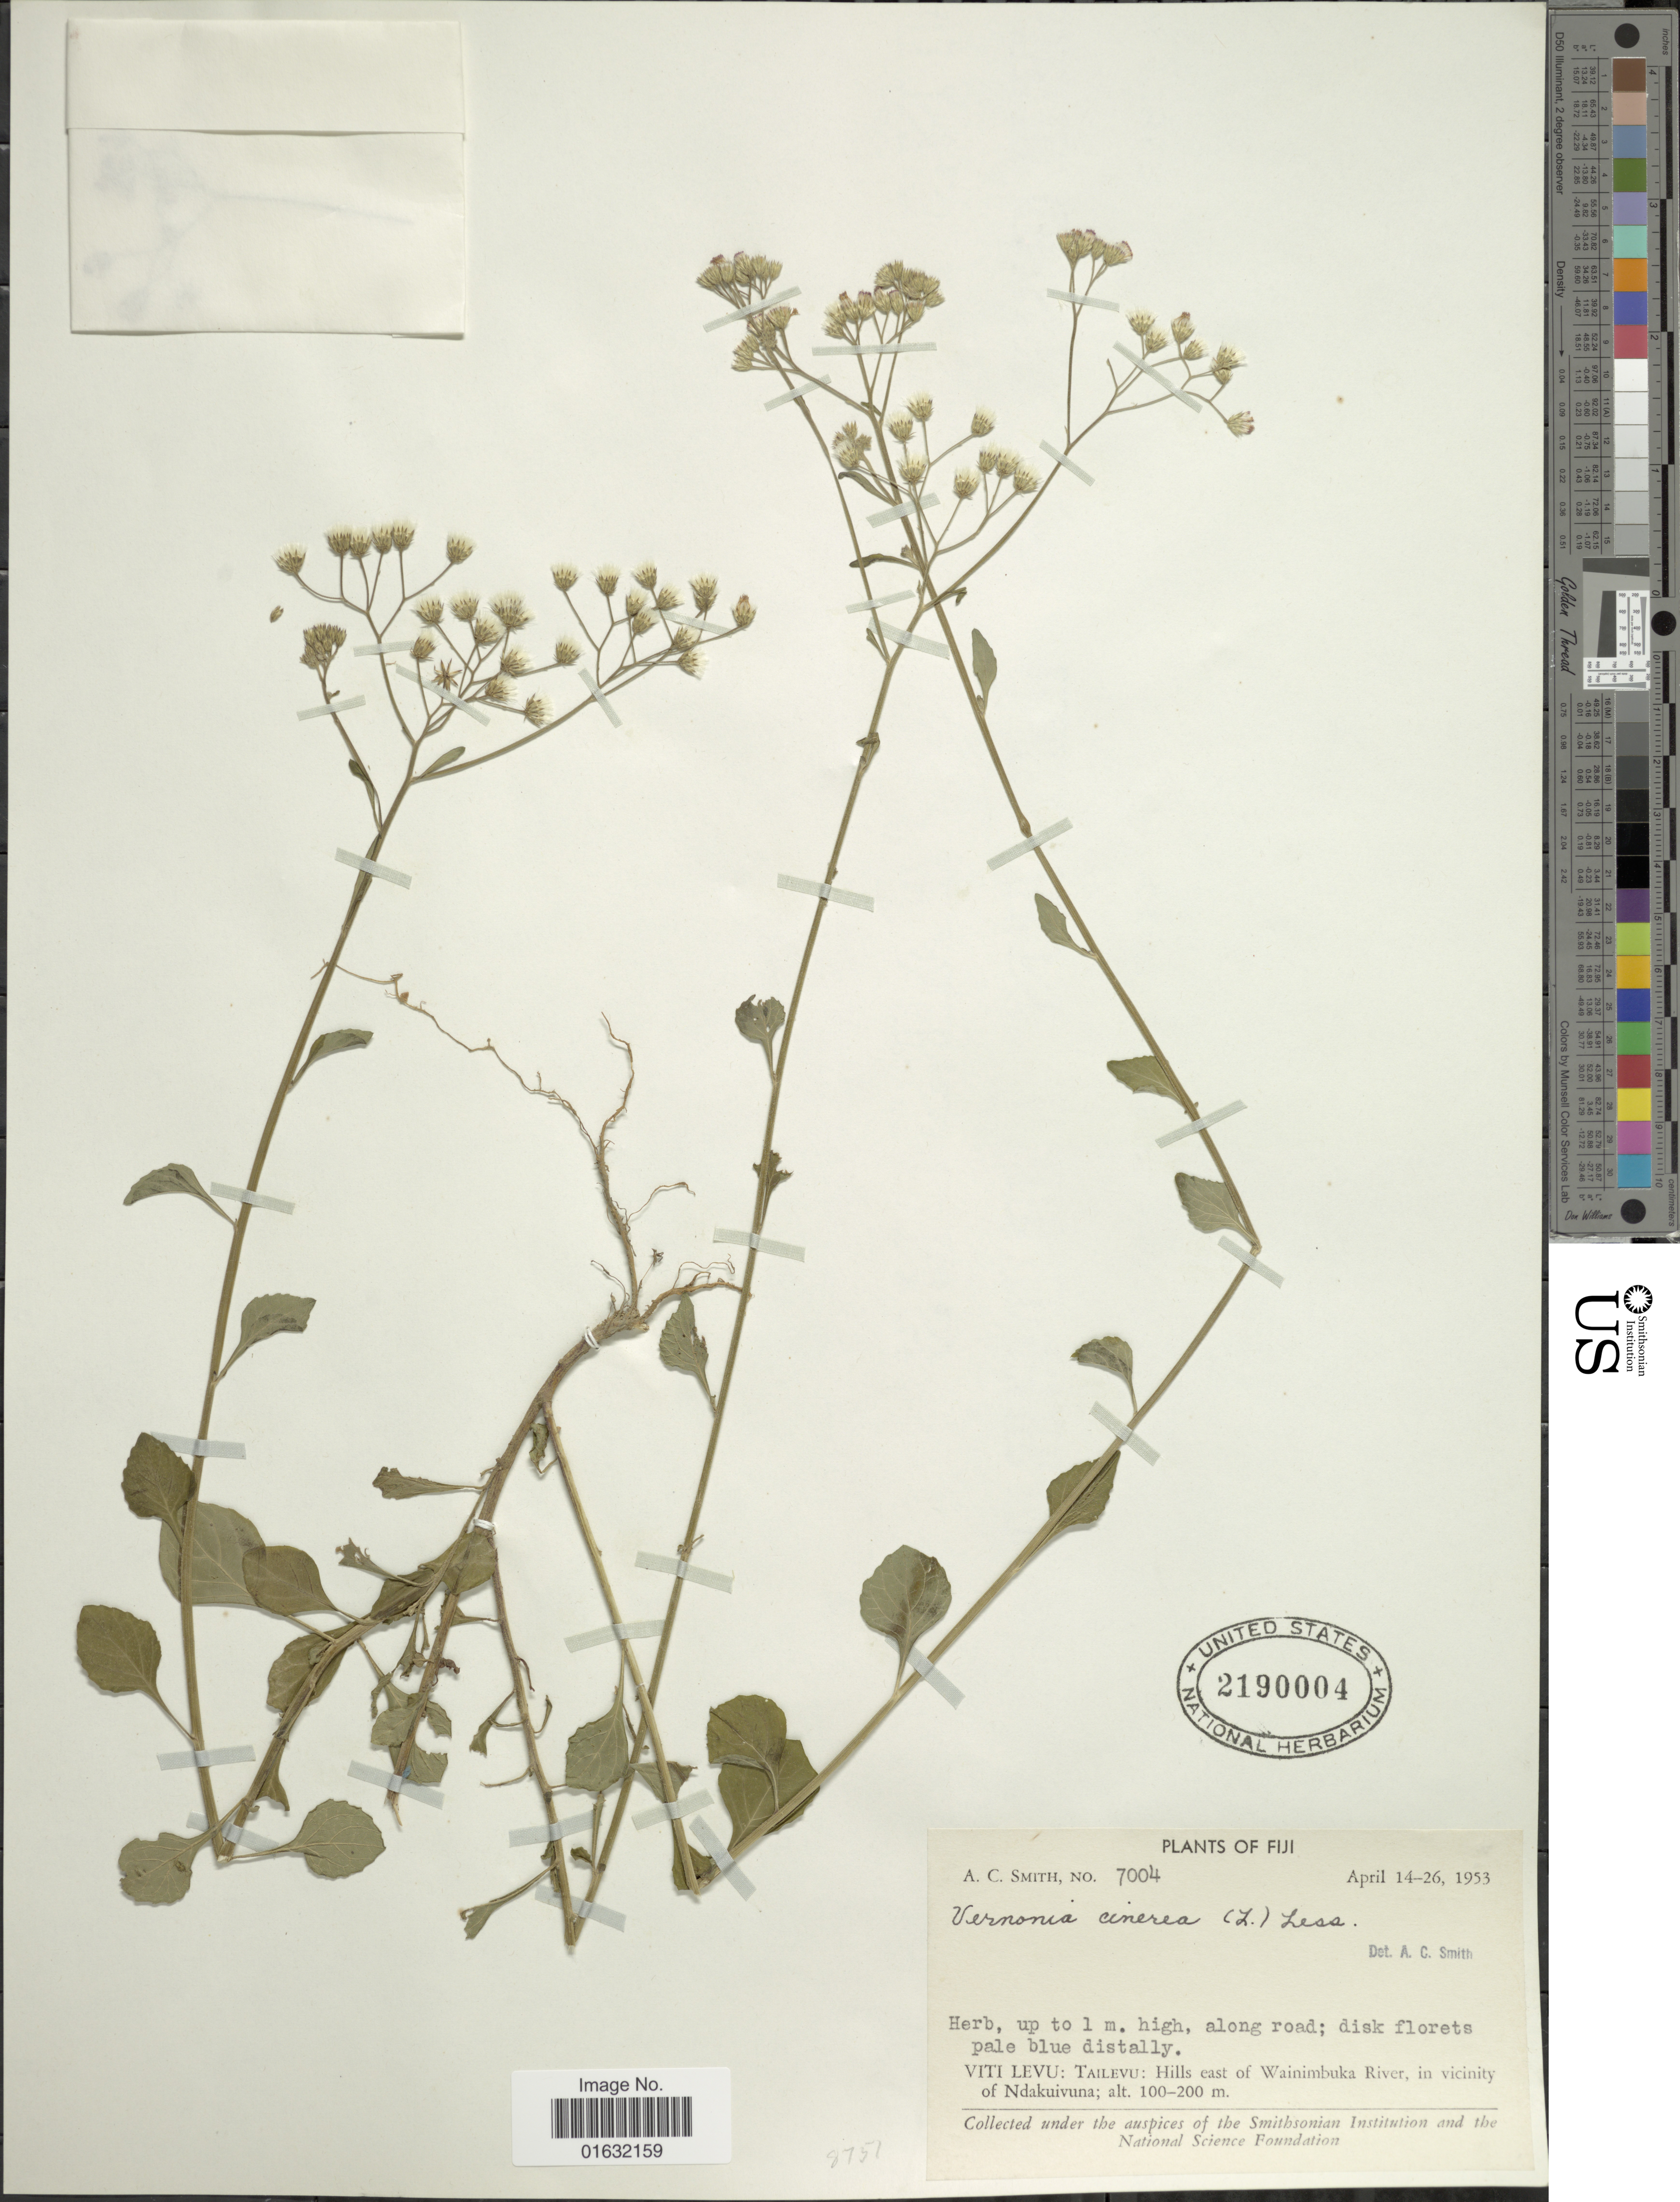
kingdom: Plantae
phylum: Tracheophyta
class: Magnoliopsida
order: Asterales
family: Asteraceae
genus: Cyanthillium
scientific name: Cyanthillium cinereum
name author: (L.) H. Rob.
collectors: A. C. Smith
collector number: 7004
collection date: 1953-04-14/1953-04-26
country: Fiji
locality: Viti Levu: Tailevu: Hills east of Wainimbuka River, in vicinity of Ndakuivuna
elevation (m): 100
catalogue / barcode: US 2190004